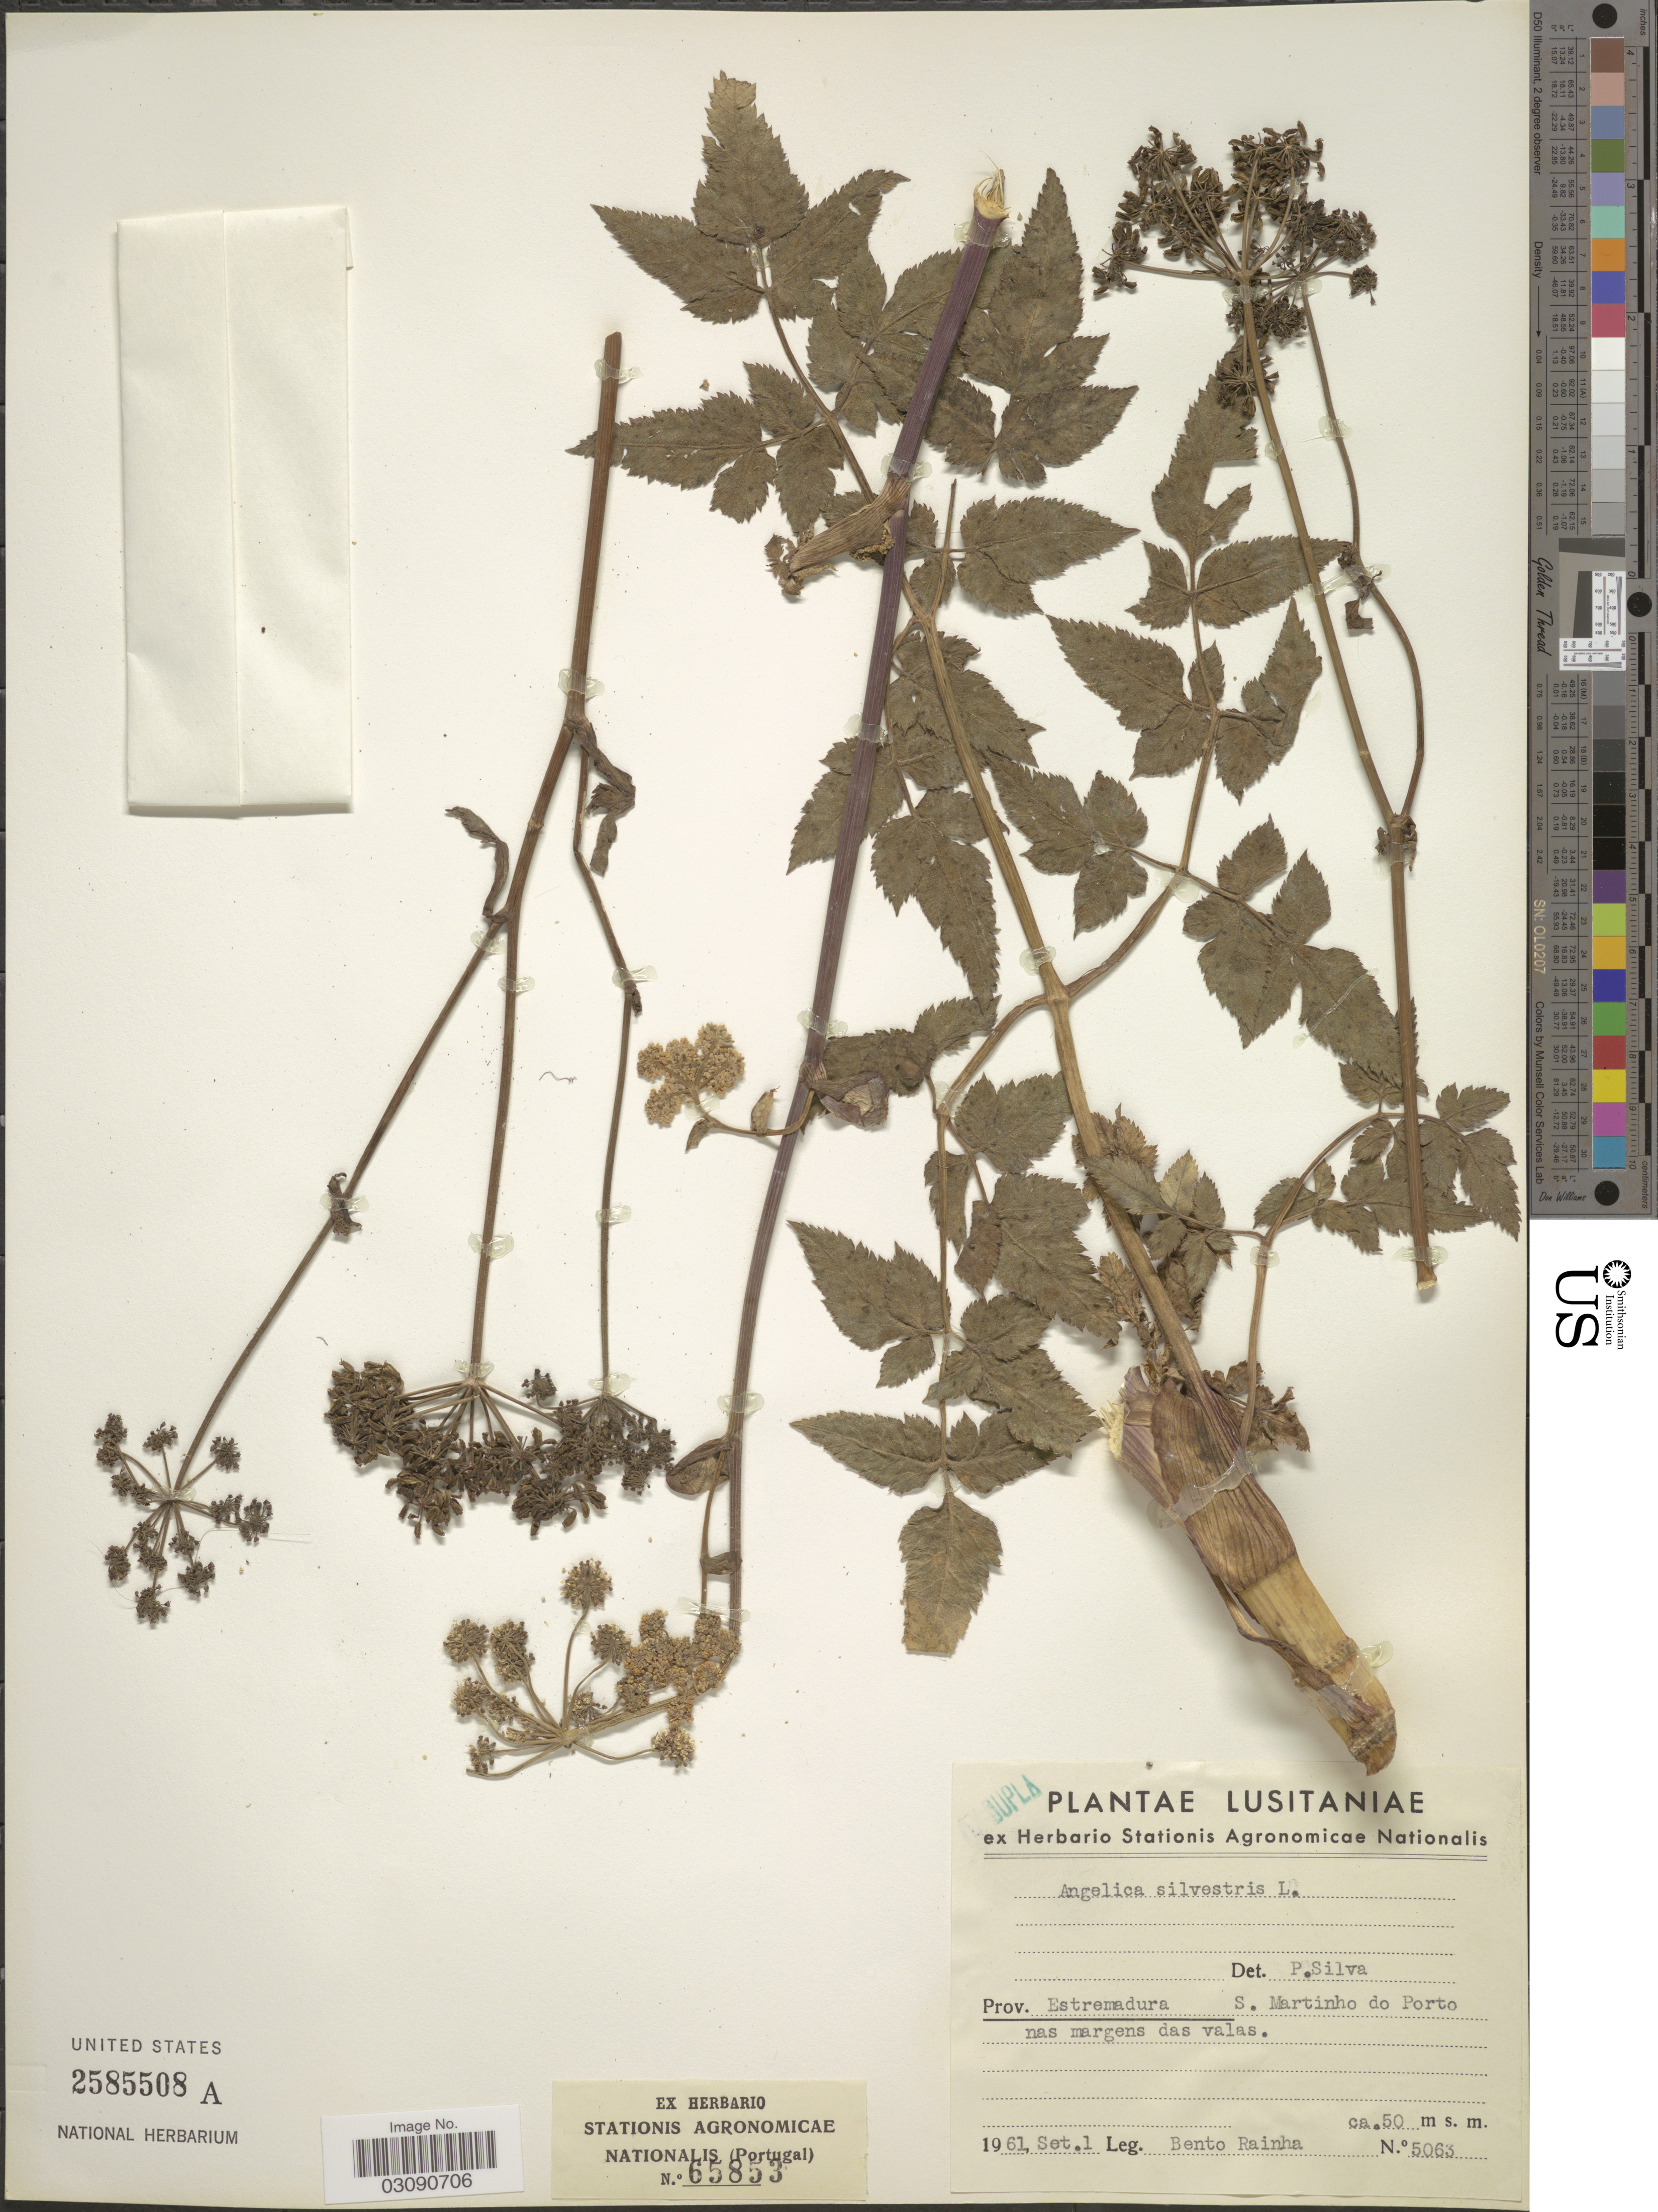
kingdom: Plantae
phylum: Tracheophyta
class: Magnoliopsida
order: Apiales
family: Apiaceae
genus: Angelica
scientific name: Angelica sylvestris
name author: L.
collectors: B. Rainha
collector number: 5063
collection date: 1961-09-01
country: Portugal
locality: Lusitaniae, Prov. Estremadura, S. Martinho do Porto nas margens das valas.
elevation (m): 50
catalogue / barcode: US 2585508A